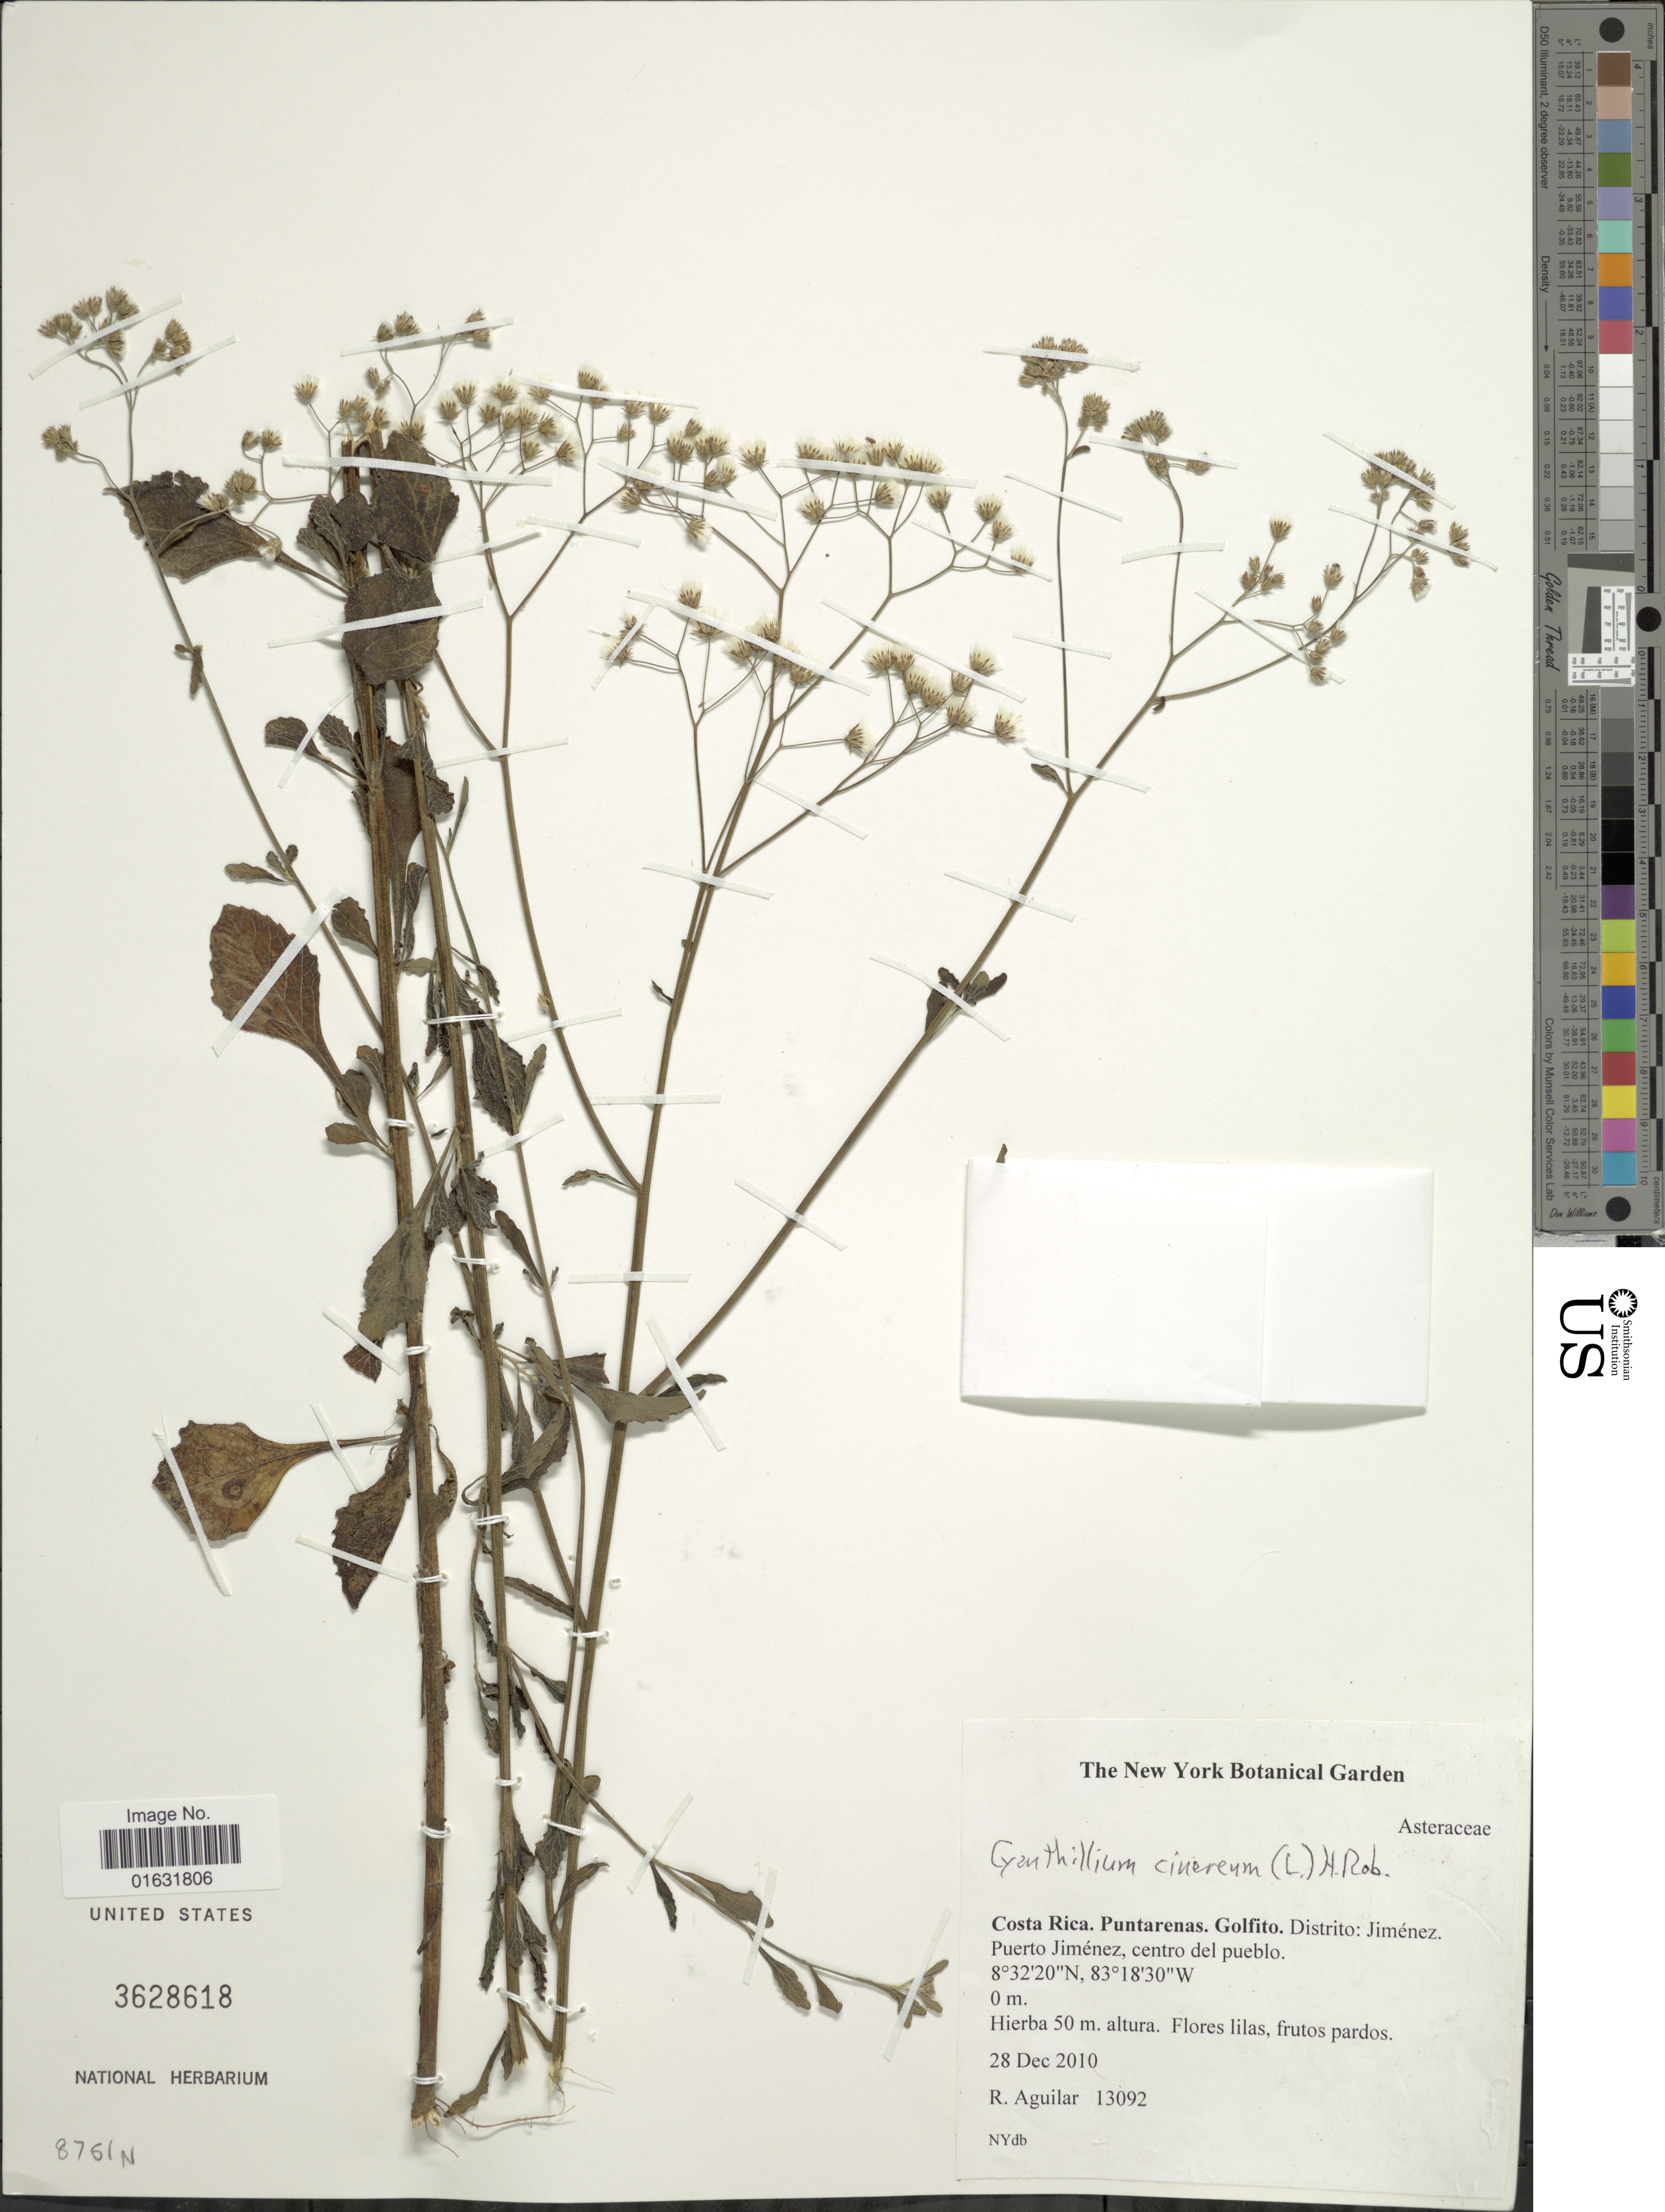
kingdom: Plantae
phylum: Tracheophyta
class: Magnoliopsida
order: Asterales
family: Asteraceae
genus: Cyanthillium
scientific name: Cyanthillium cinereum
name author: (L.) H. Rob.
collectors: R. Aguilar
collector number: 13092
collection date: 2010-12-28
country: Costa Rica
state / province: Puntarenas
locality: Golfito, Distrito: Jimenez, Puerto Jimenez, centro del pueblo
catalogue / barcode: US 3628618